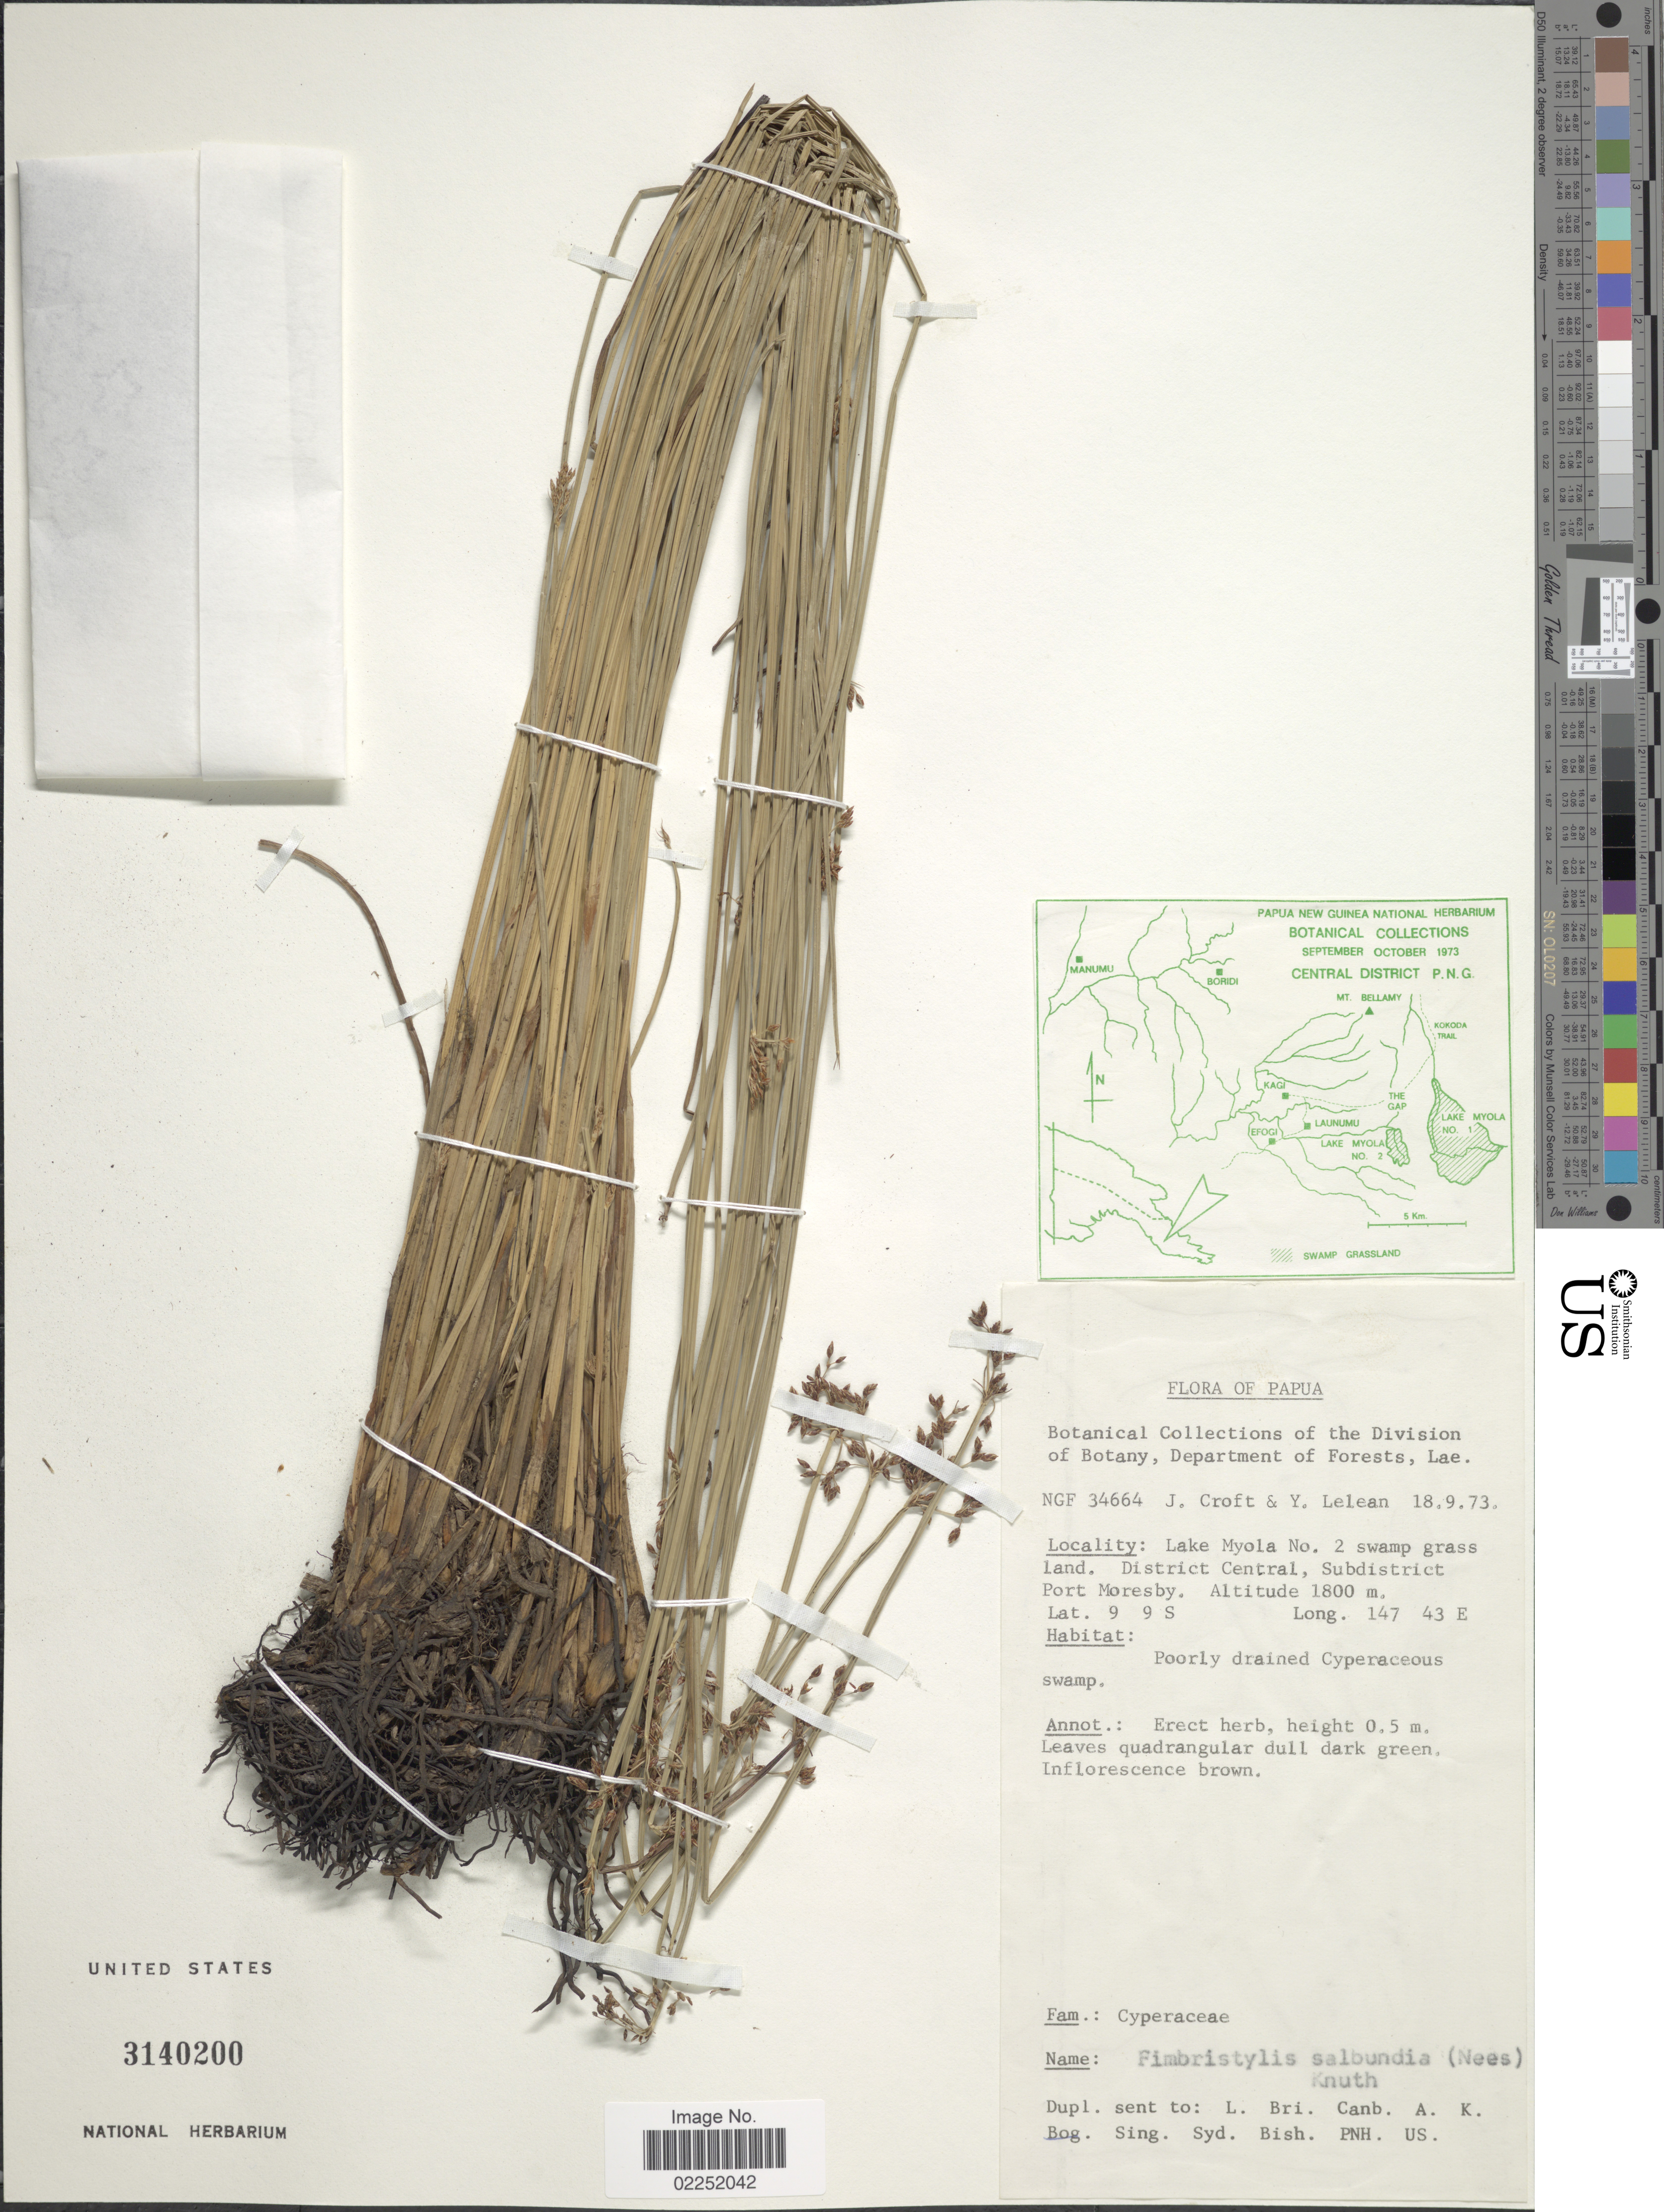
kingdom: Plantae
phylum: Tracheophyta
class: Liliopsida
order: Poales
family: Cyperaceae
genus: Fimbristylis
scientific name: Fimbristylis salbundia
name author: (Nees) Kunth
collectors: J. Croft & Y. Lelean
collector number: NGF 34664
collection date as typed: Transcribed d/m/y: 18/9/73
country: Papua New Guinea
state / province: Central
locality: Lake Myola No. 2 swamp grass land. District Central, Subdistrict Port Moresby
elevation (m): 1800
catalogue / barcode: US 3140200